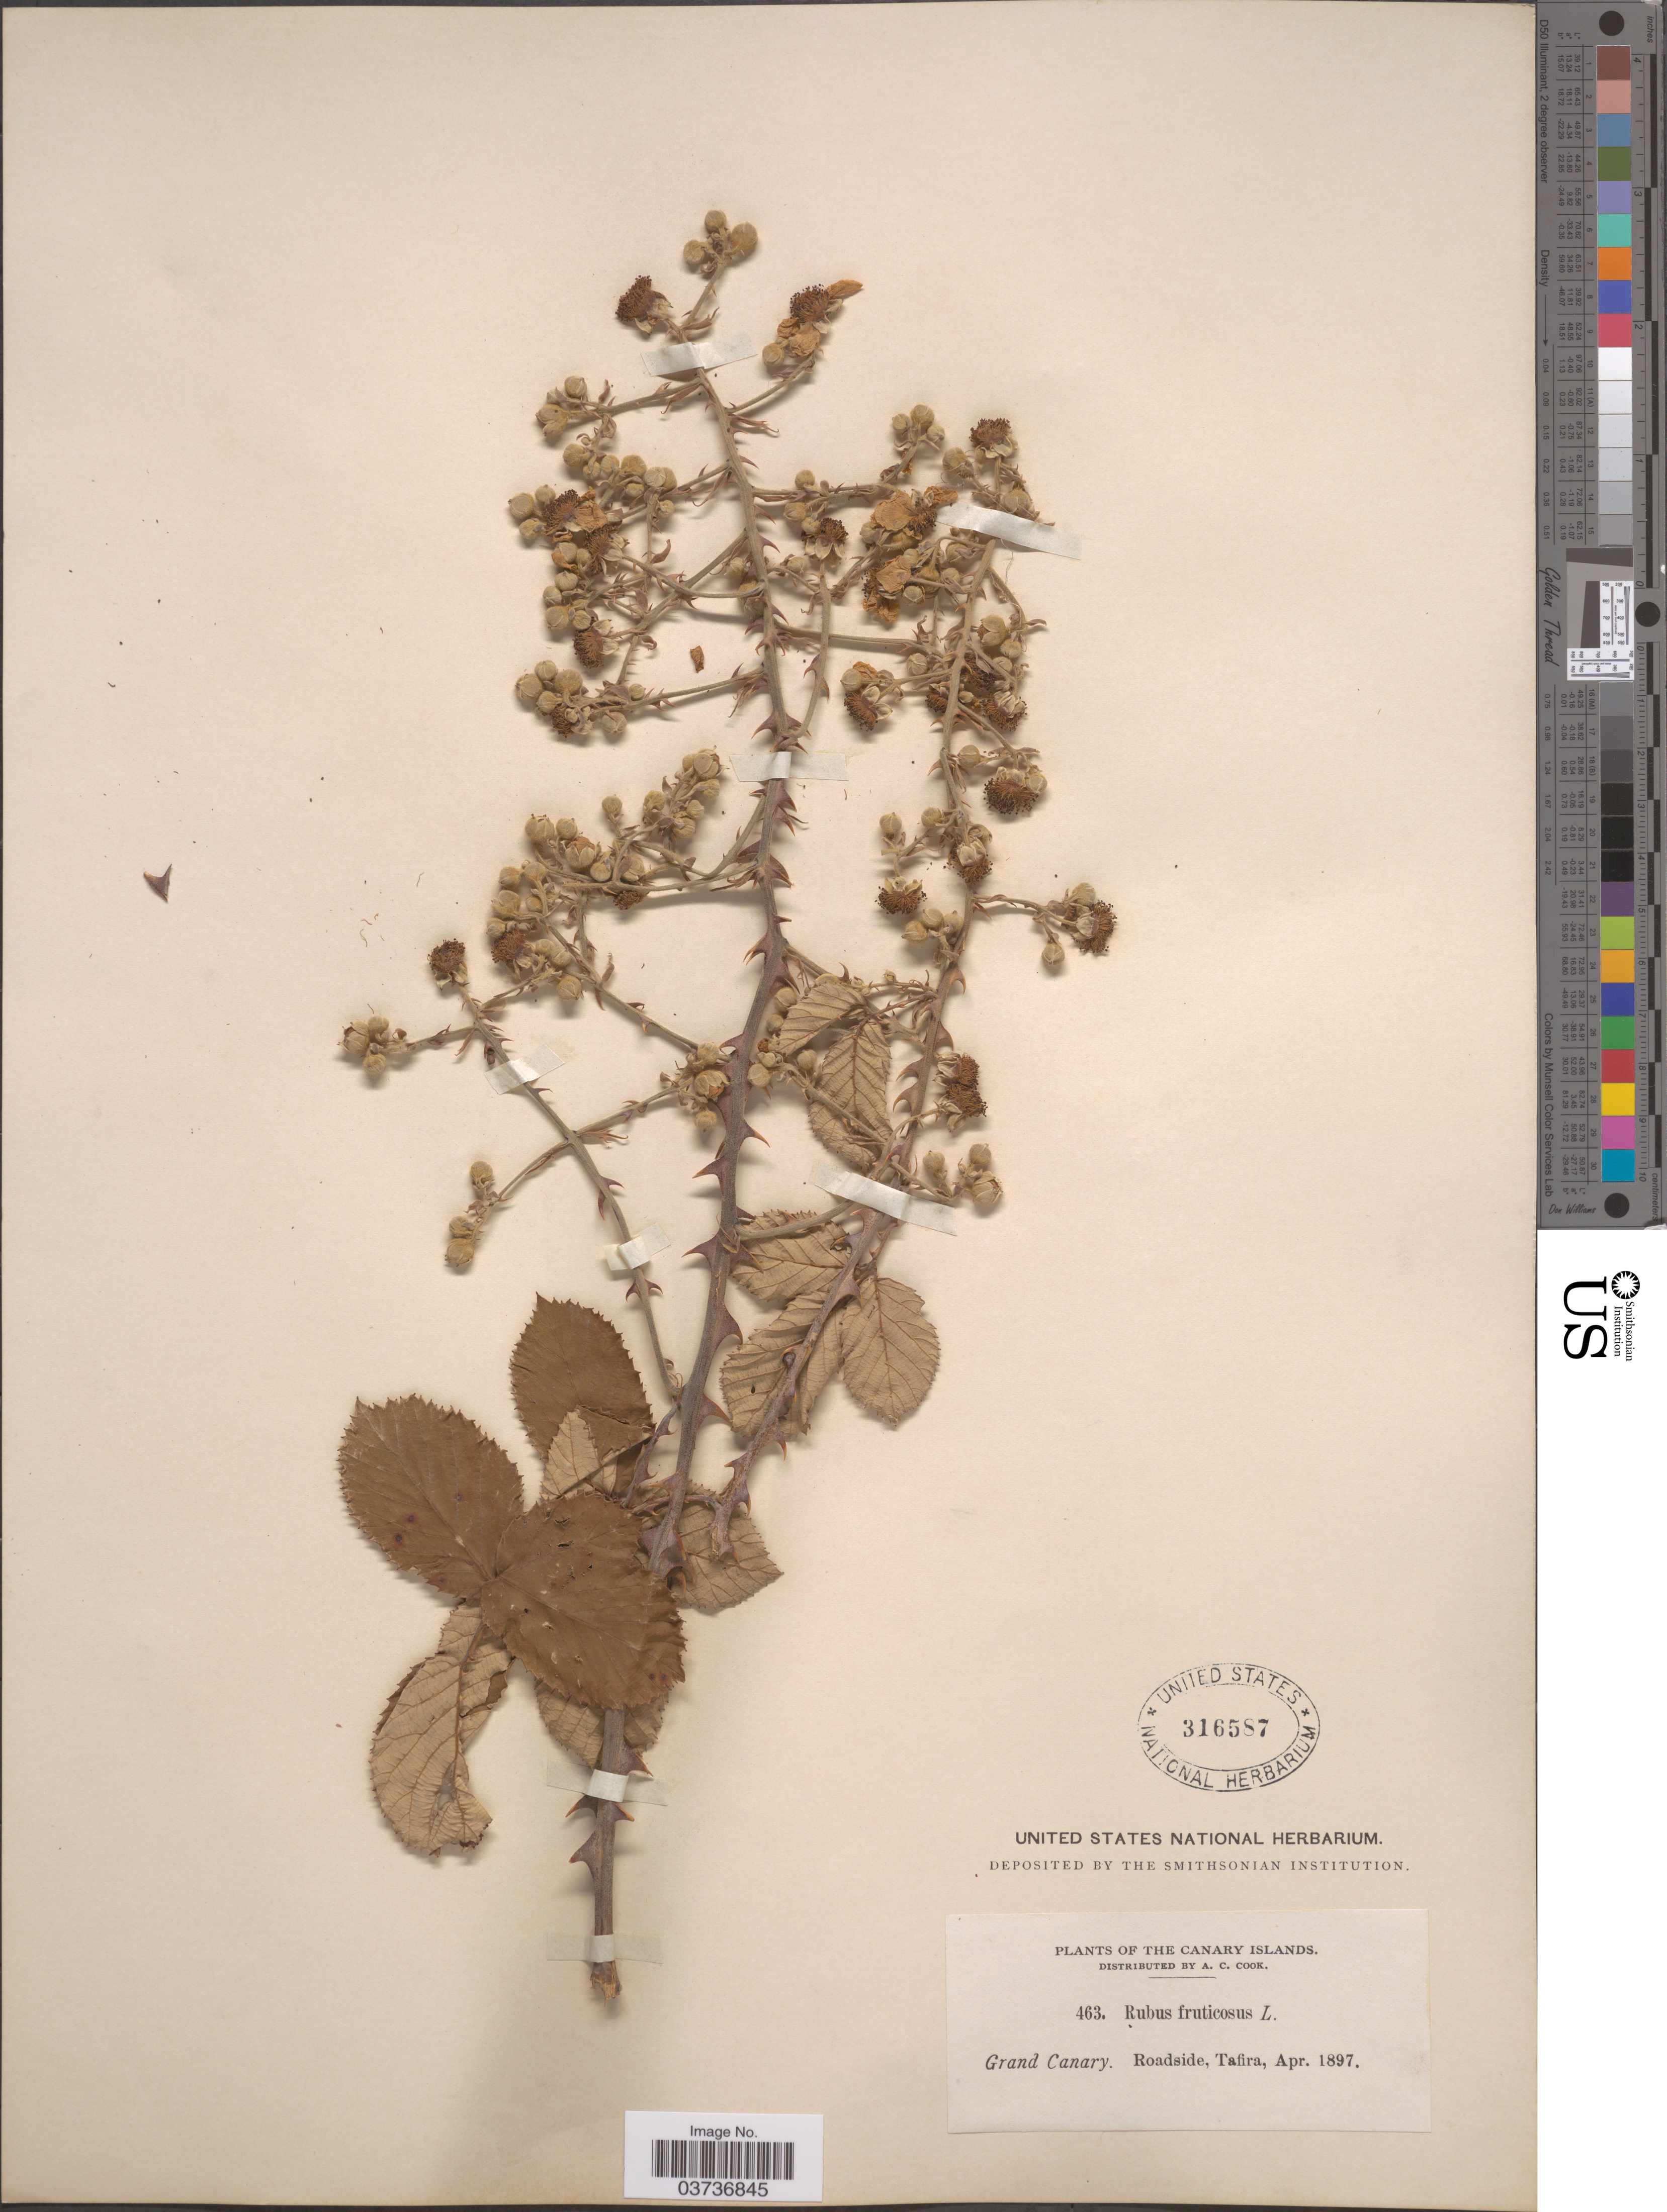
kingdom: Plantae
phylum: Tracheophyta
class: Magnoliopsida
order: Rosales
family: Rosaceae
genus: Rubus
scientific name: Rubus fruticosus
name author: L.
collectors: A. Cook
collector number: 463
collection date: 1897-04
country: Spain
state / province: Canarias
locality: The Canary Islands. Grand Canary. Roadside, Tafira.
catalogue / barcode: US 316587